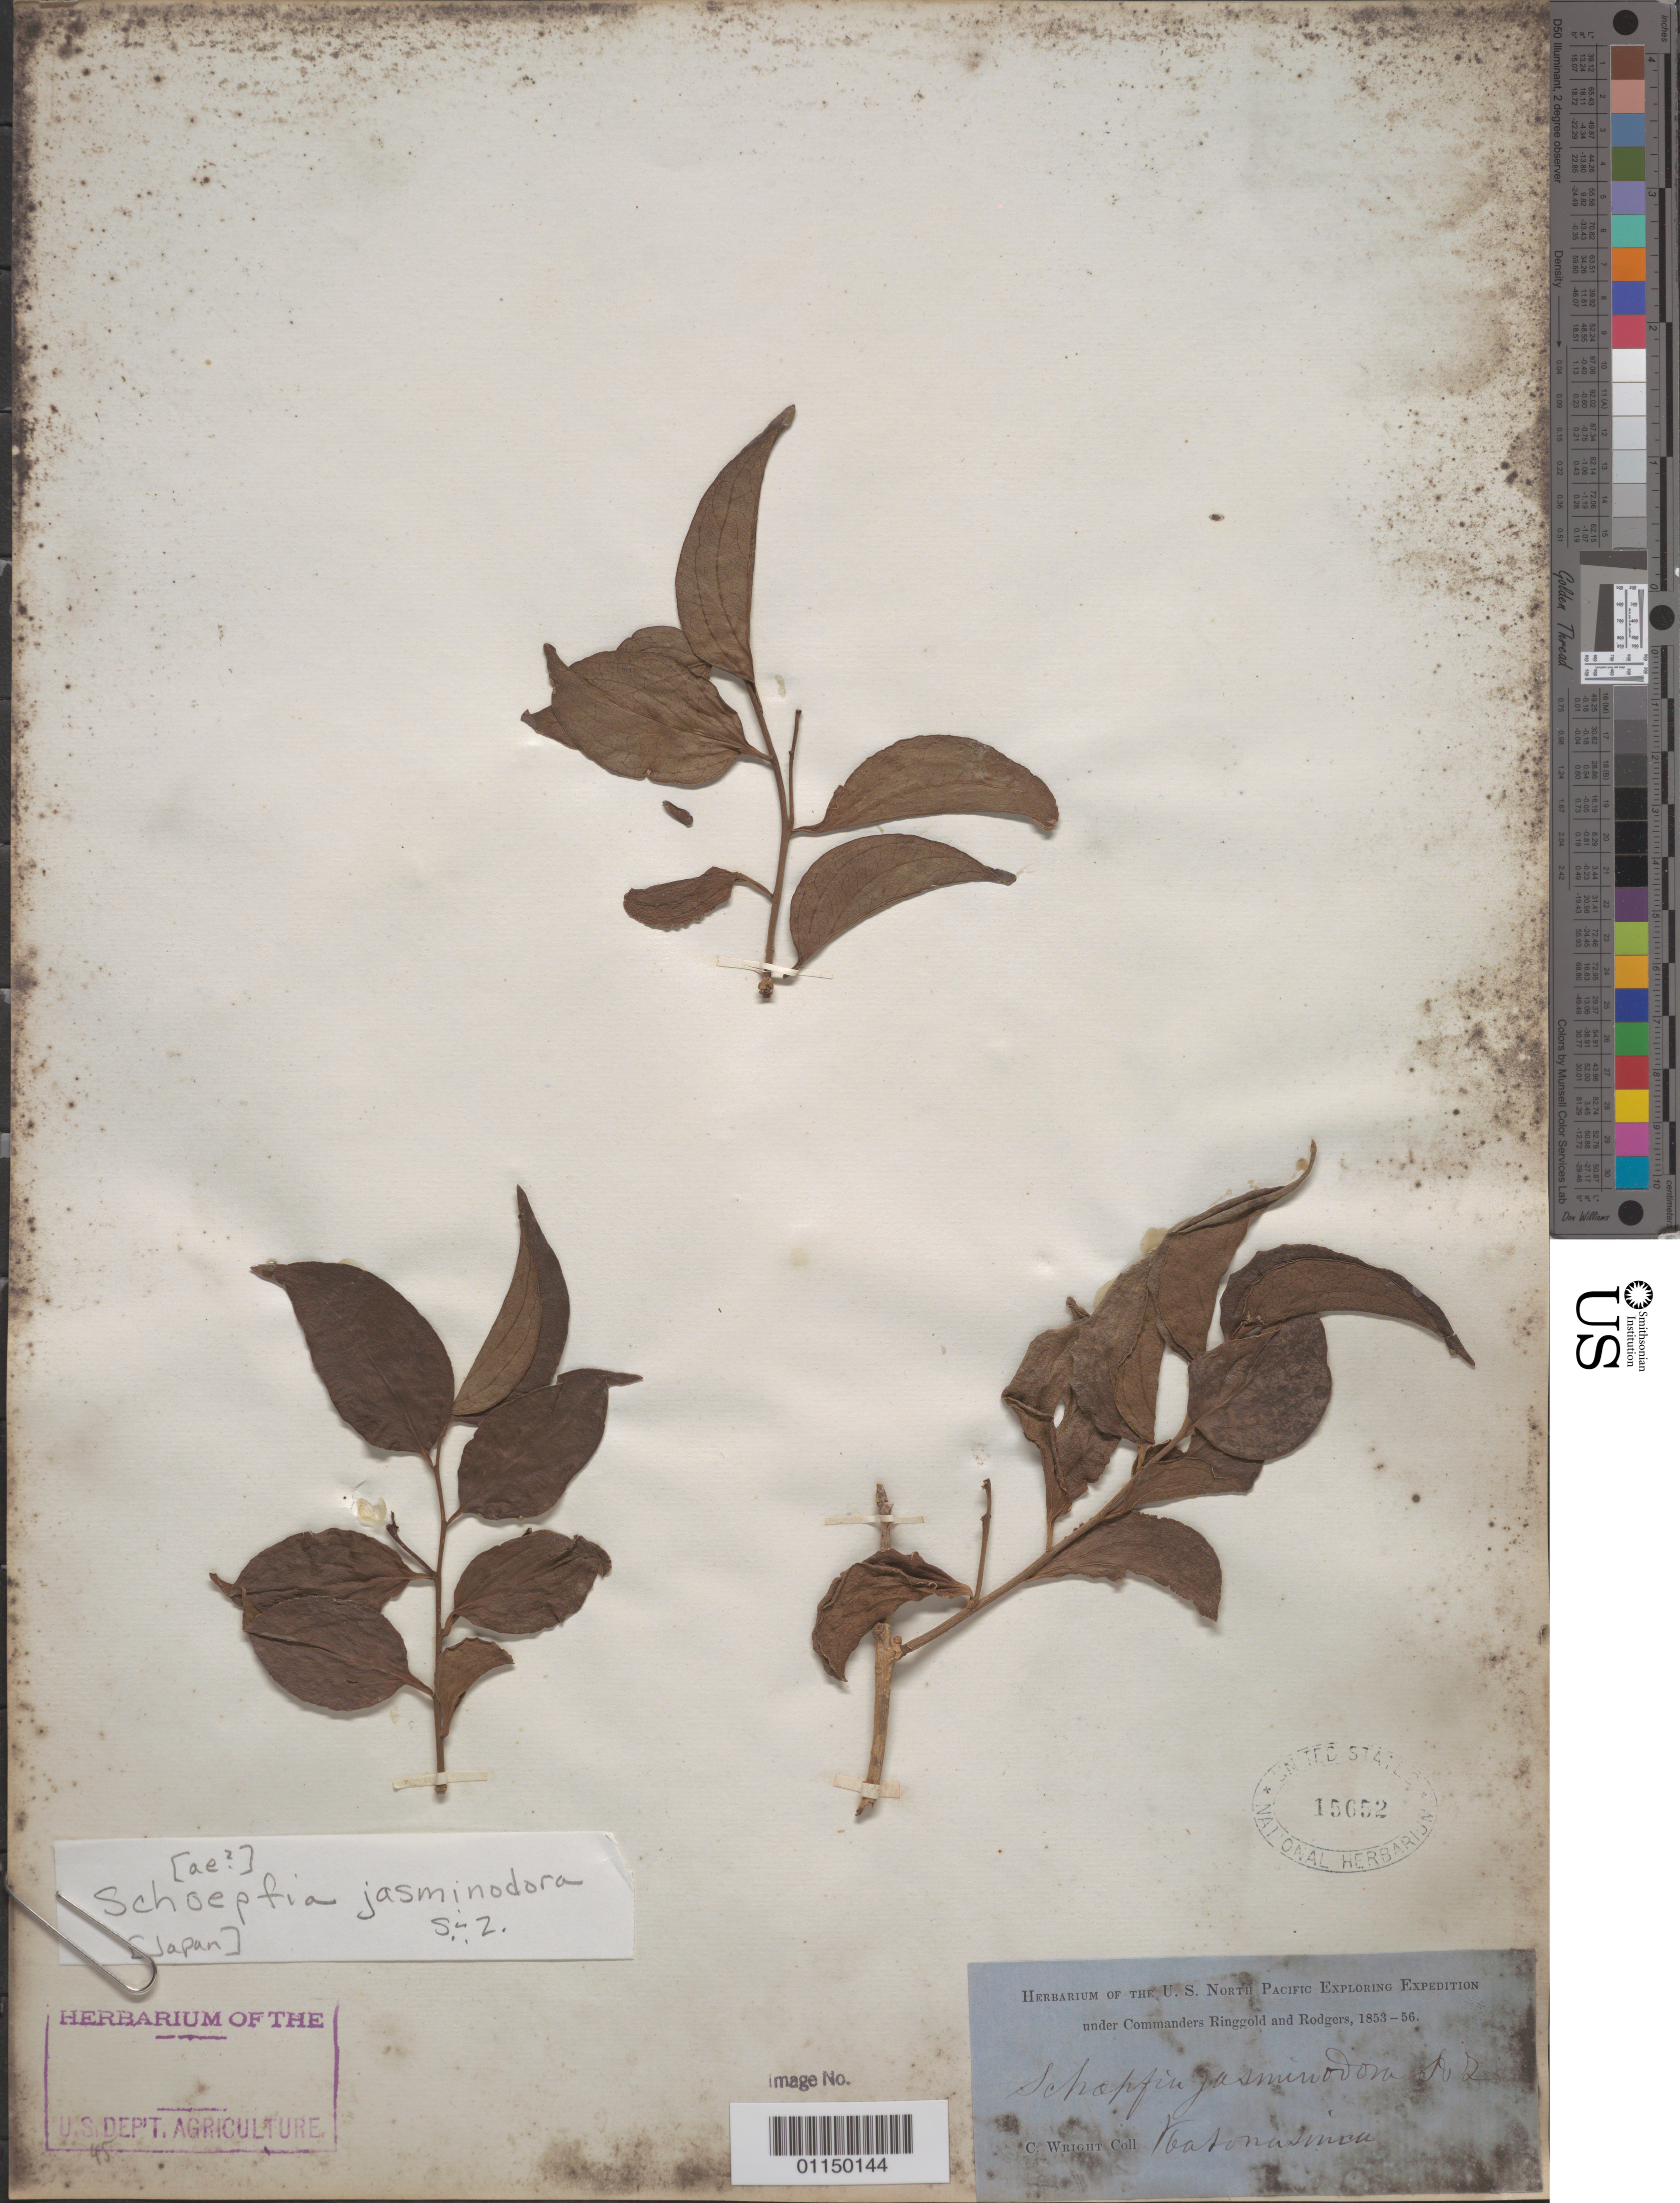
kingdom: Plantae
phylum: Tracheophyta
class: Magnoliopsida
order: Santalales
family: Schoepfiaceae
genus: Schoepfia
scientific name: Schoepfia jasminodora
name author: Zucc. & Siebold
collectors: C. Wright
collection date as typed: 1853 to -- --- 1856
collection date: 1853/1856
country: Japan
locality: Katonasima.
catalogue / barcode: US 15652